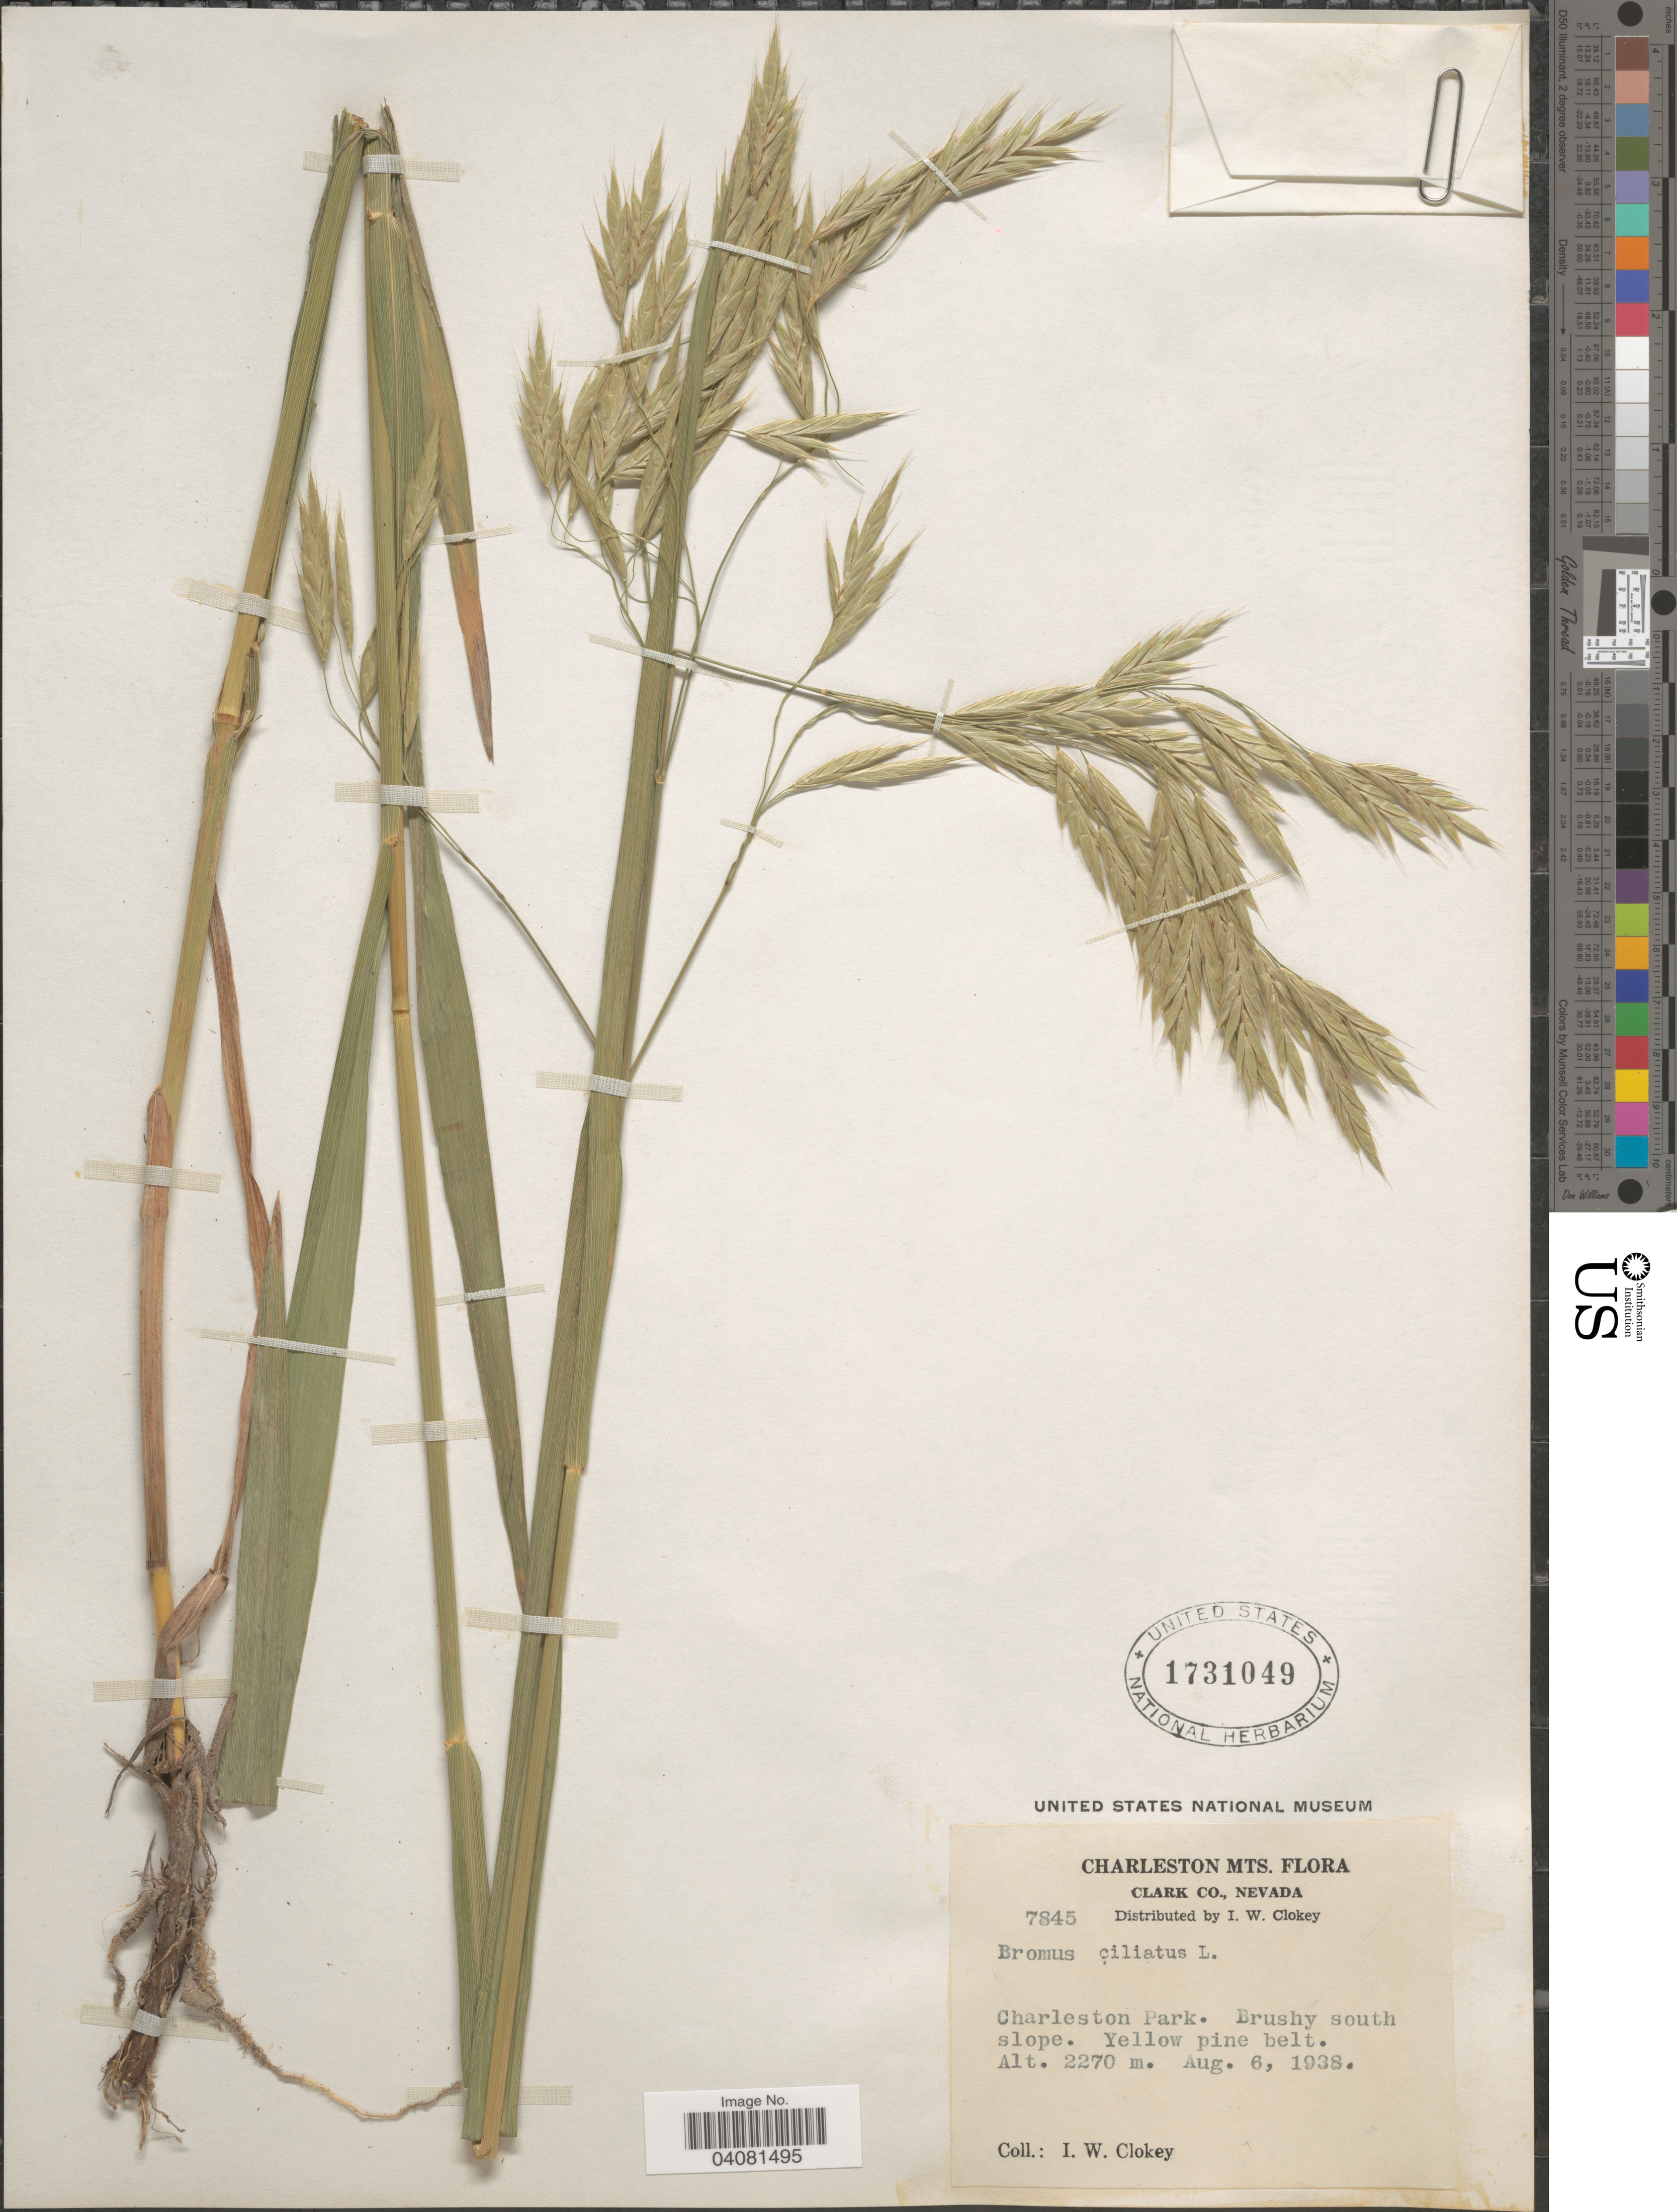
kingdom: Plantae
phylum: Tracheophyta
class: Liliopsida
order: Poales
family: Poaceae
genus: Bromus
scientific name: Bromus ciliatus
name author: L.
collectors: I. W. Clokey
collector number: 7845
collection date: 1938-08-06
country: United States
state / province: Nevada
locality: Charleston Mts. Clark Co. Charleston Park. Brushy south slope. Yellow pine belt.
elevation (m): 2270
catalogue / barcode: US 1731049